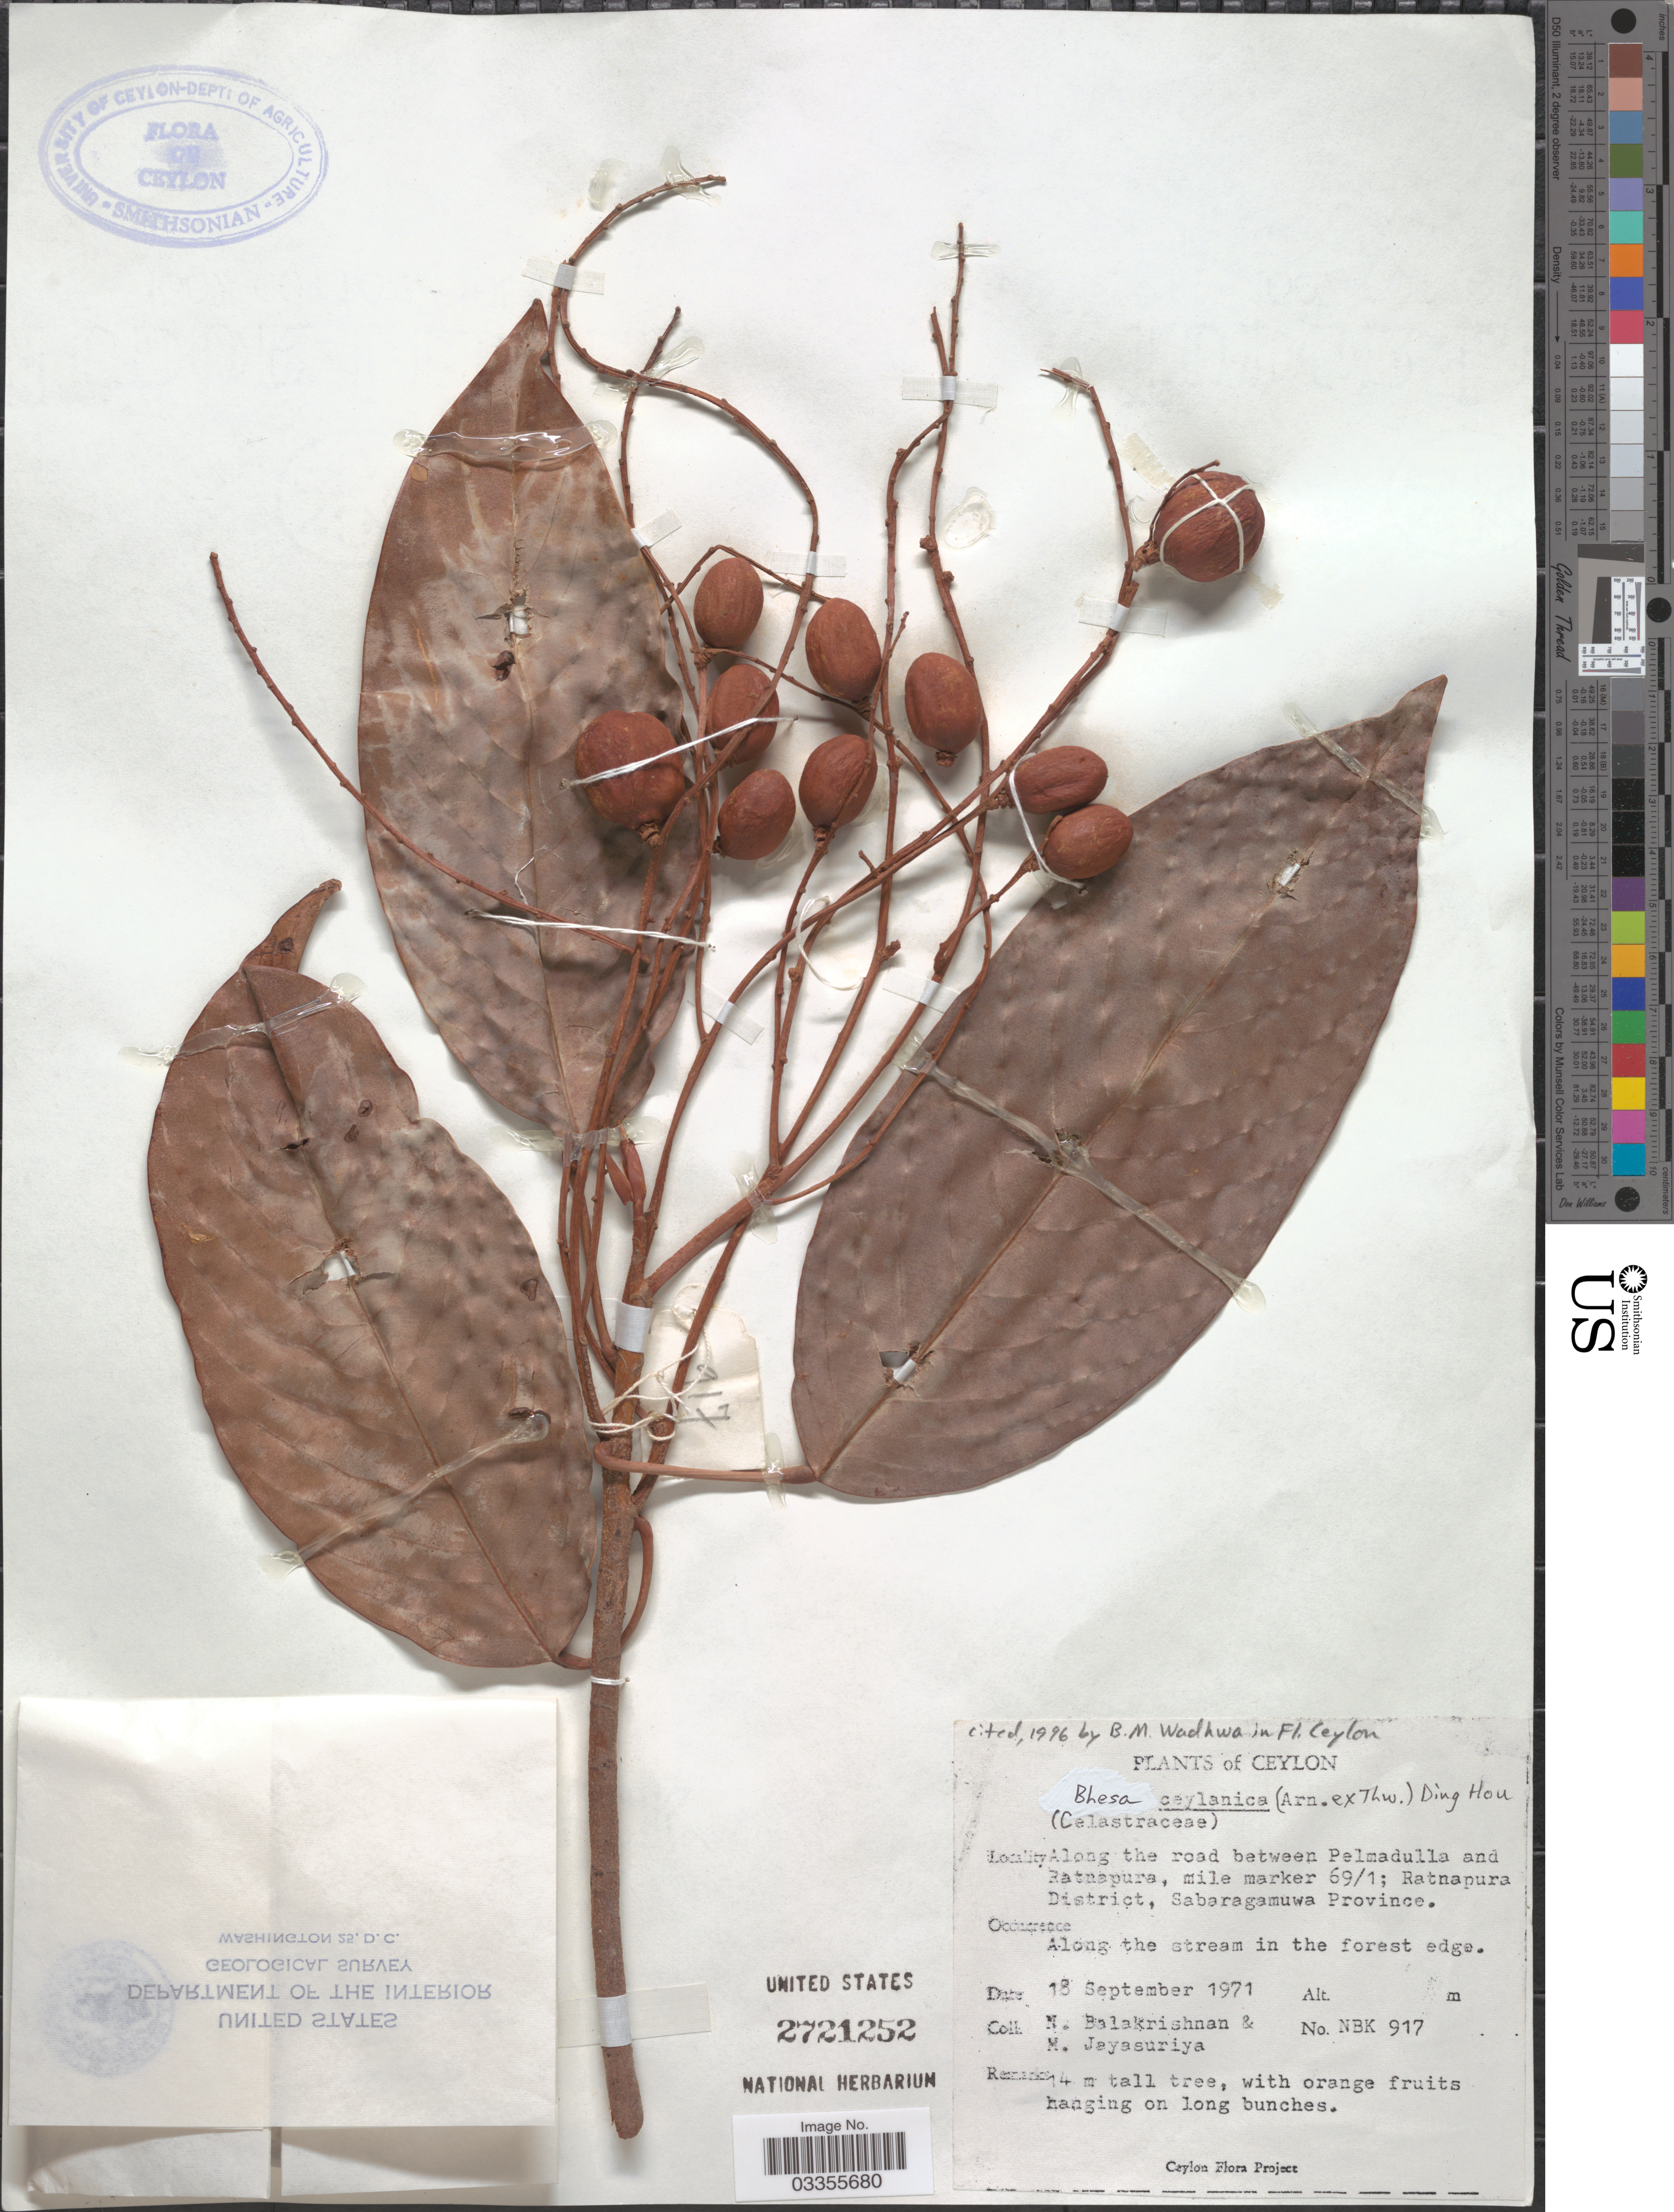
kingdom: Plantae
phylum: Tracheophyta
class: Magnoliopsida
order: Malpighiales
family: Centroplacaceae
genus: Bhesa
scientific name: Bhesa ceylanica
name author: (Arn. ex Thwaites) Ding Hou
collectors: N. Balakrishnan & M. Jayasuriya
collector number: NBK917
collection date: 1971-09-18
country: Sri Lanka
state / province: Sabaragamuwa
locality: Ceylon. Along the road between Pelmadulla and Ratnapura, mile marker 69/1; Ratnapura District.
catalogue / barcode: US 2721252